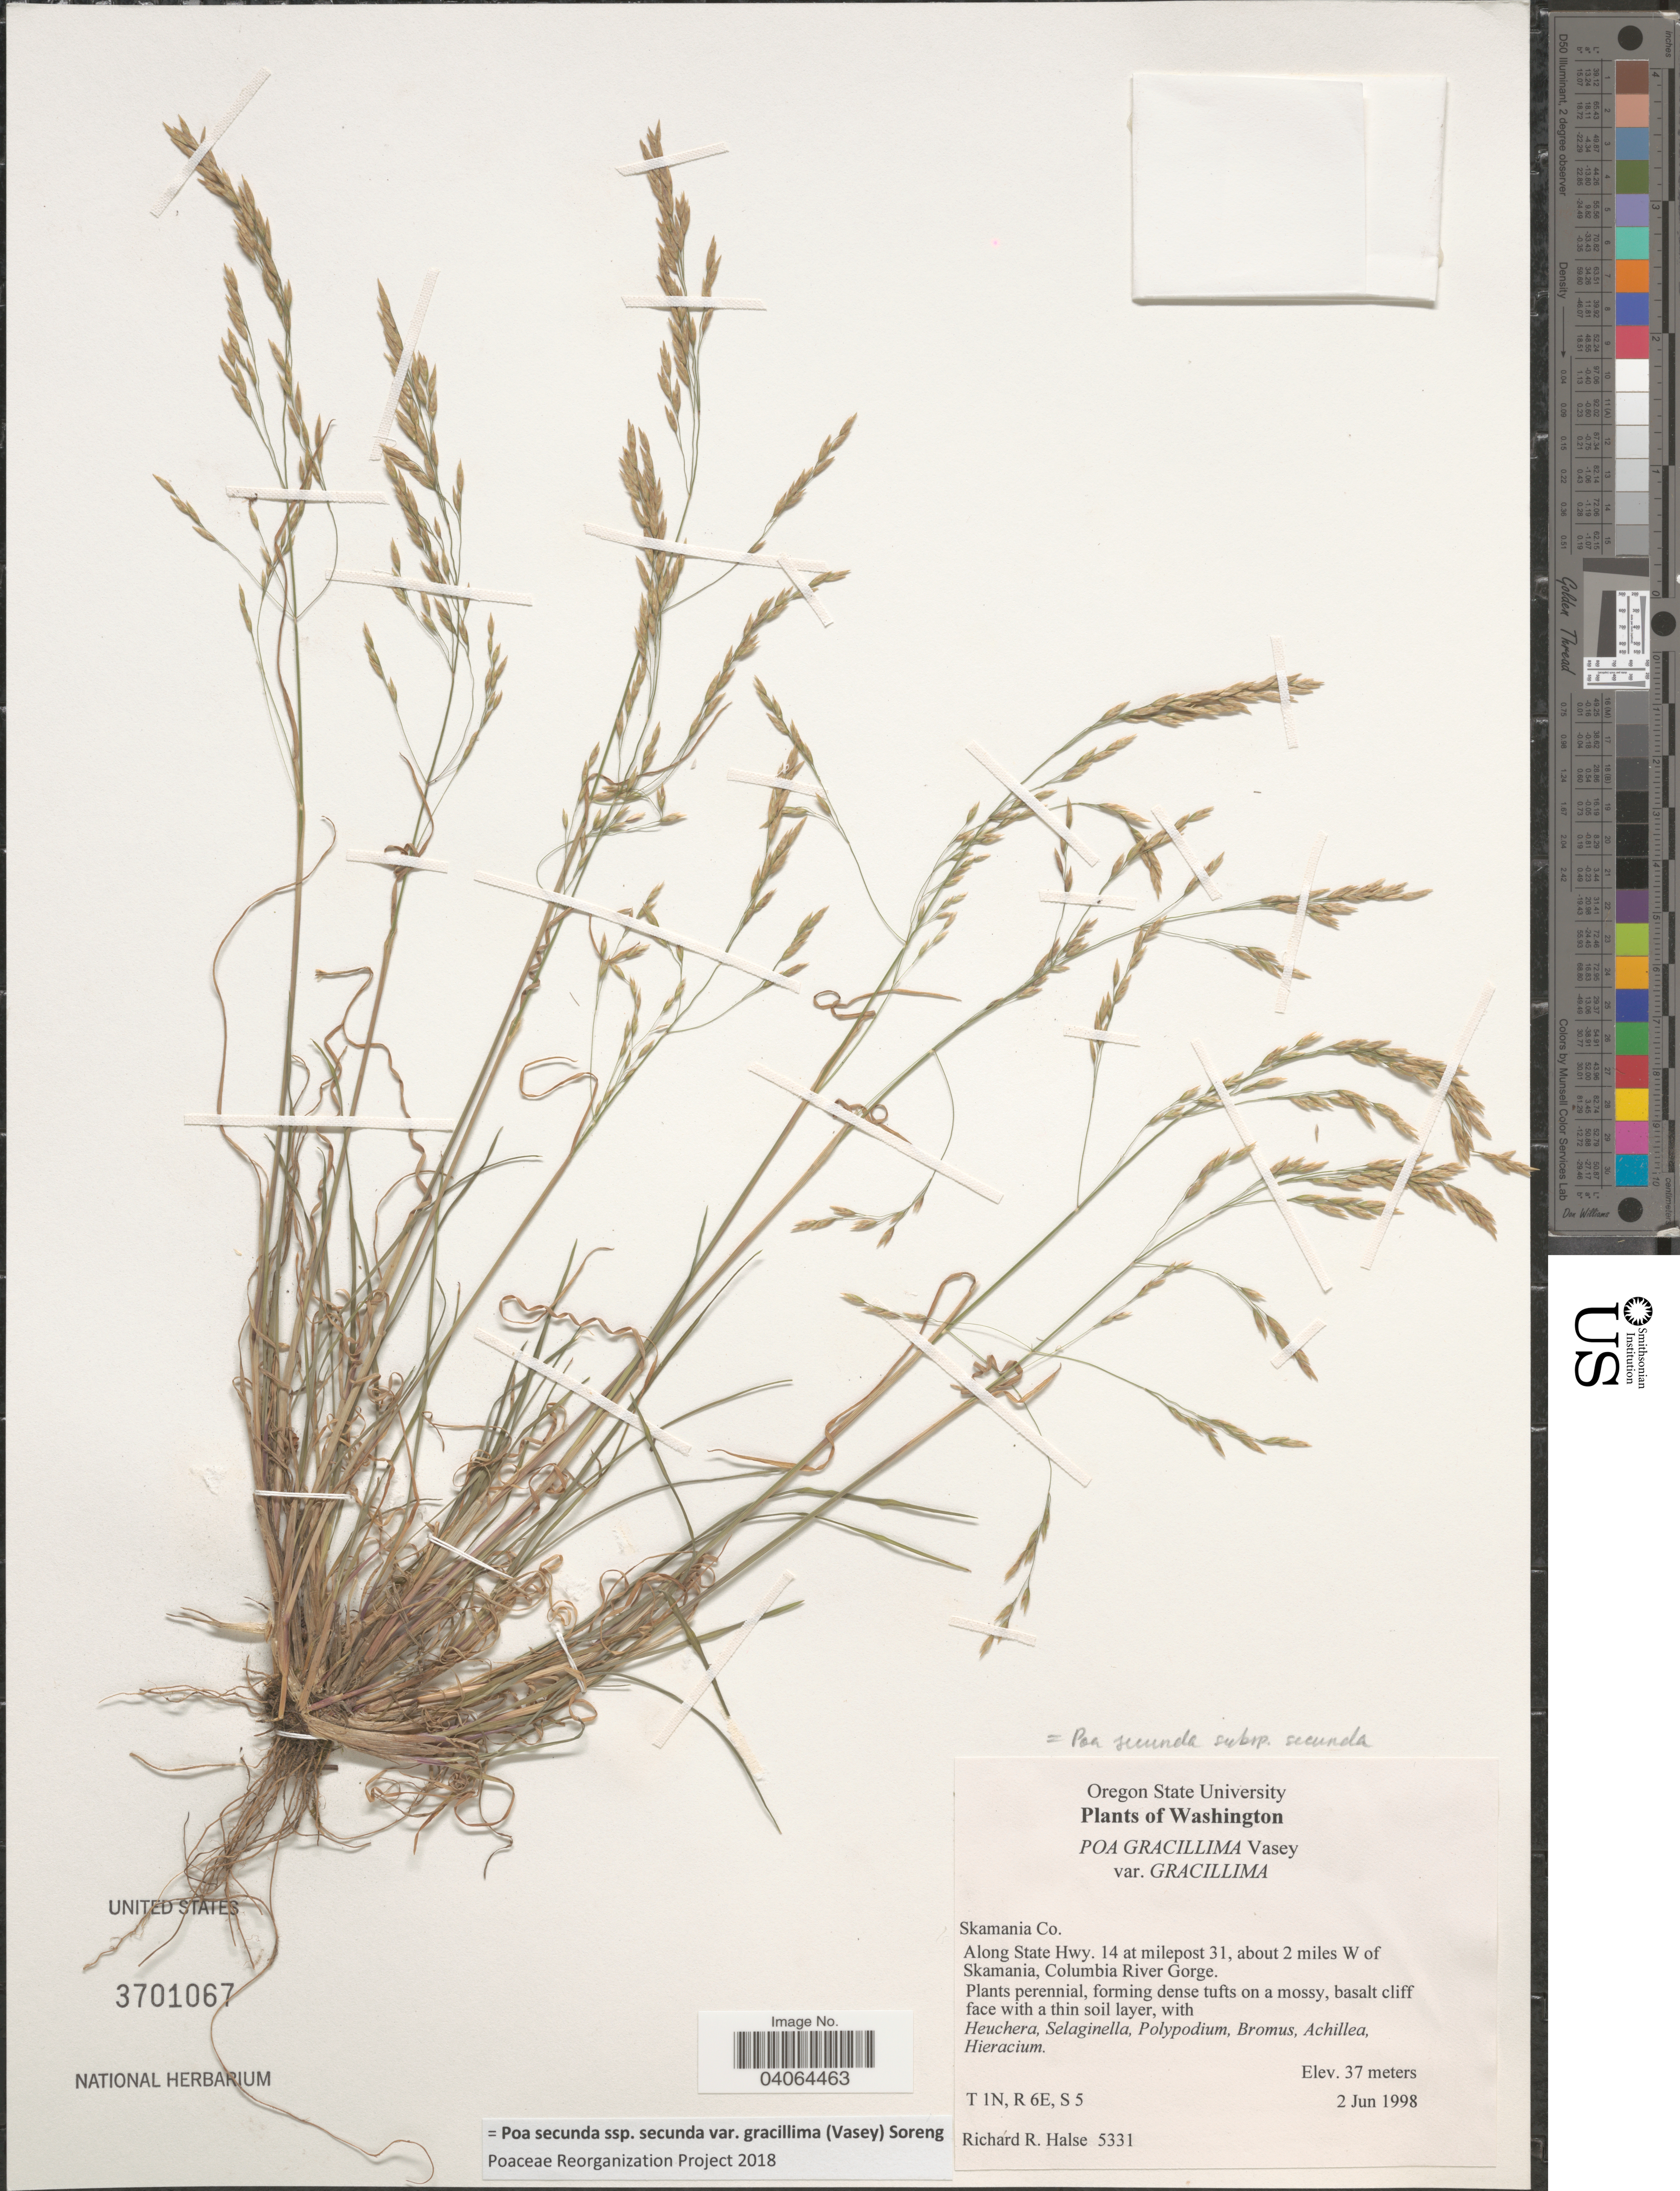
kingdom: Plantae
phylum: Tracheophyta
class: Liliopsida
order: Poales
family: Poaceae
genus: Poa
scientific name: Poa secunda subsp. secunda var. gracillima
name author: (Vasey) Soreng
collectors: R. Halse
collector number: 5331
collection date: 1998-06-02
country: United States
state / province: Washington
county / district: Skamania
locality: Skamania Co. Along State Hwy, 14 at milepost 31, about 2 miles W of Skamania, Columbia River Gorge. T 1N, R 6E, S 5.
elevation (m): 37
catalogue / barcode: US 3701067